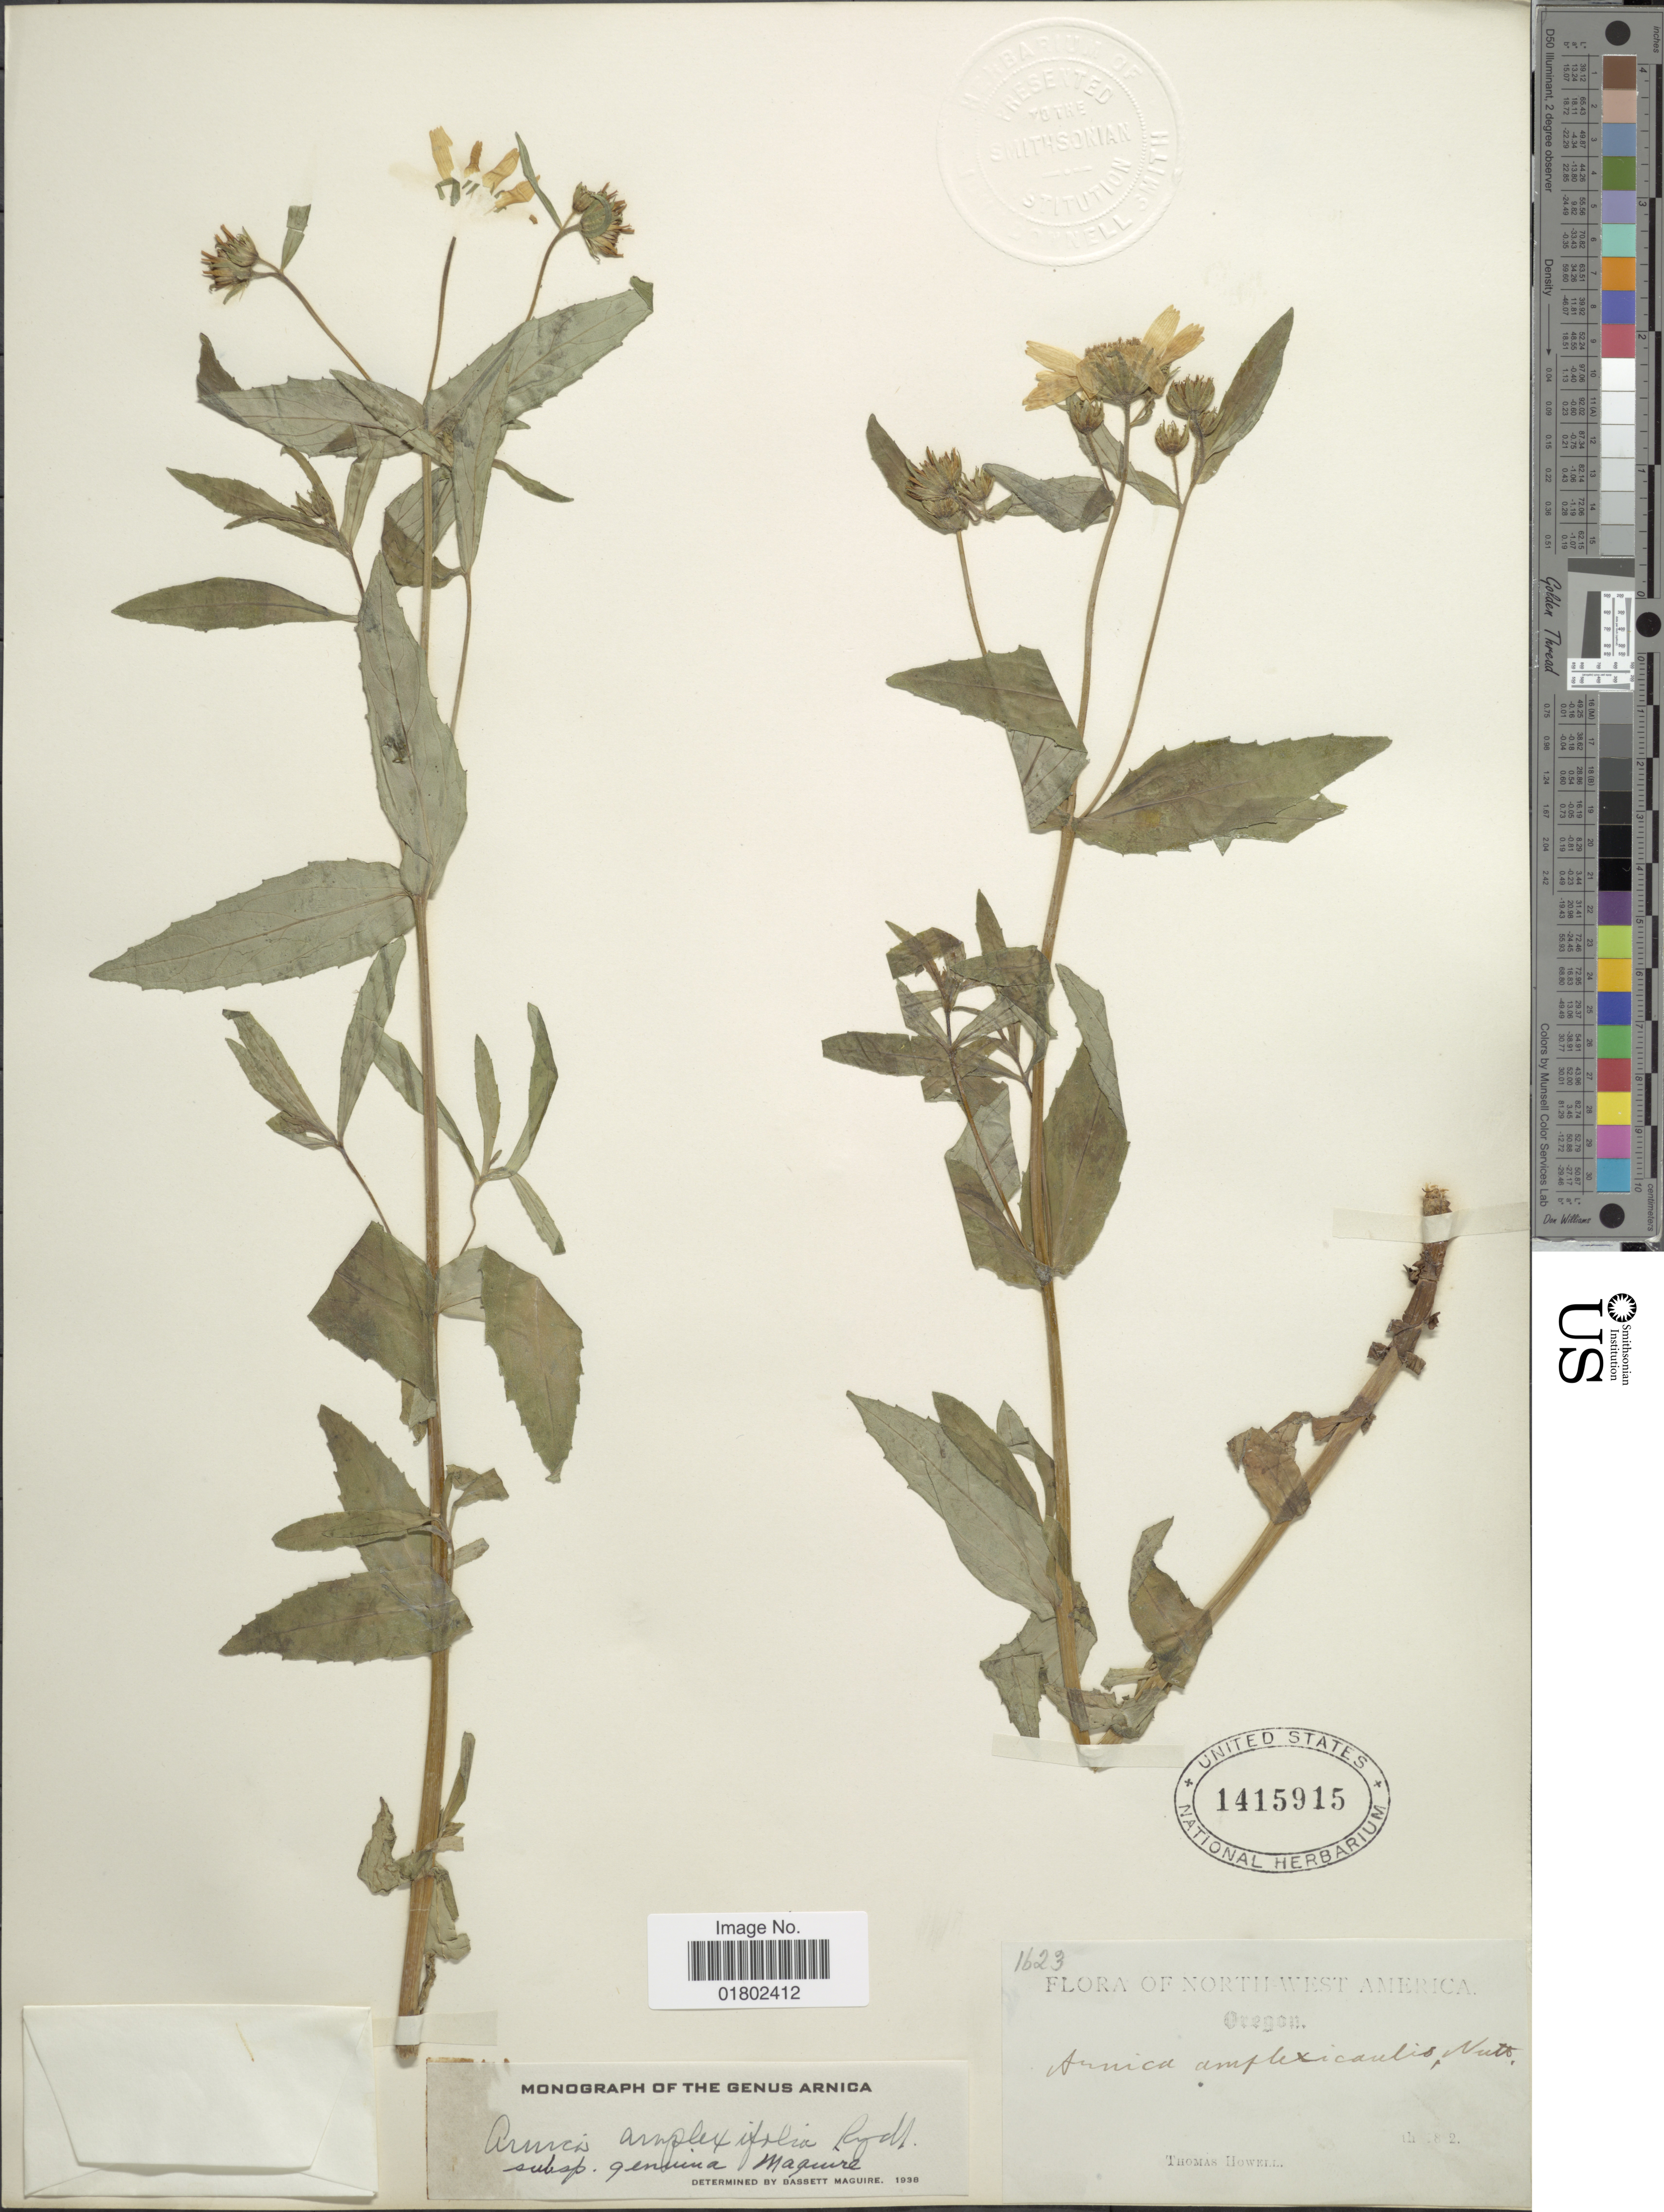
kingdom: Plantae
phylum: Tracheophyta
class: Magnoliopsida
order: Asterales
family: Asteraceae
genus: Arnica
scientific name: Arnica amplexifolia subsp. genuina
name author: Maguire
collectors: T. Howell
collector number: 1623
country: United States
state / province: Oregon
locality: North West America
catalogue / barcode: US 1415915